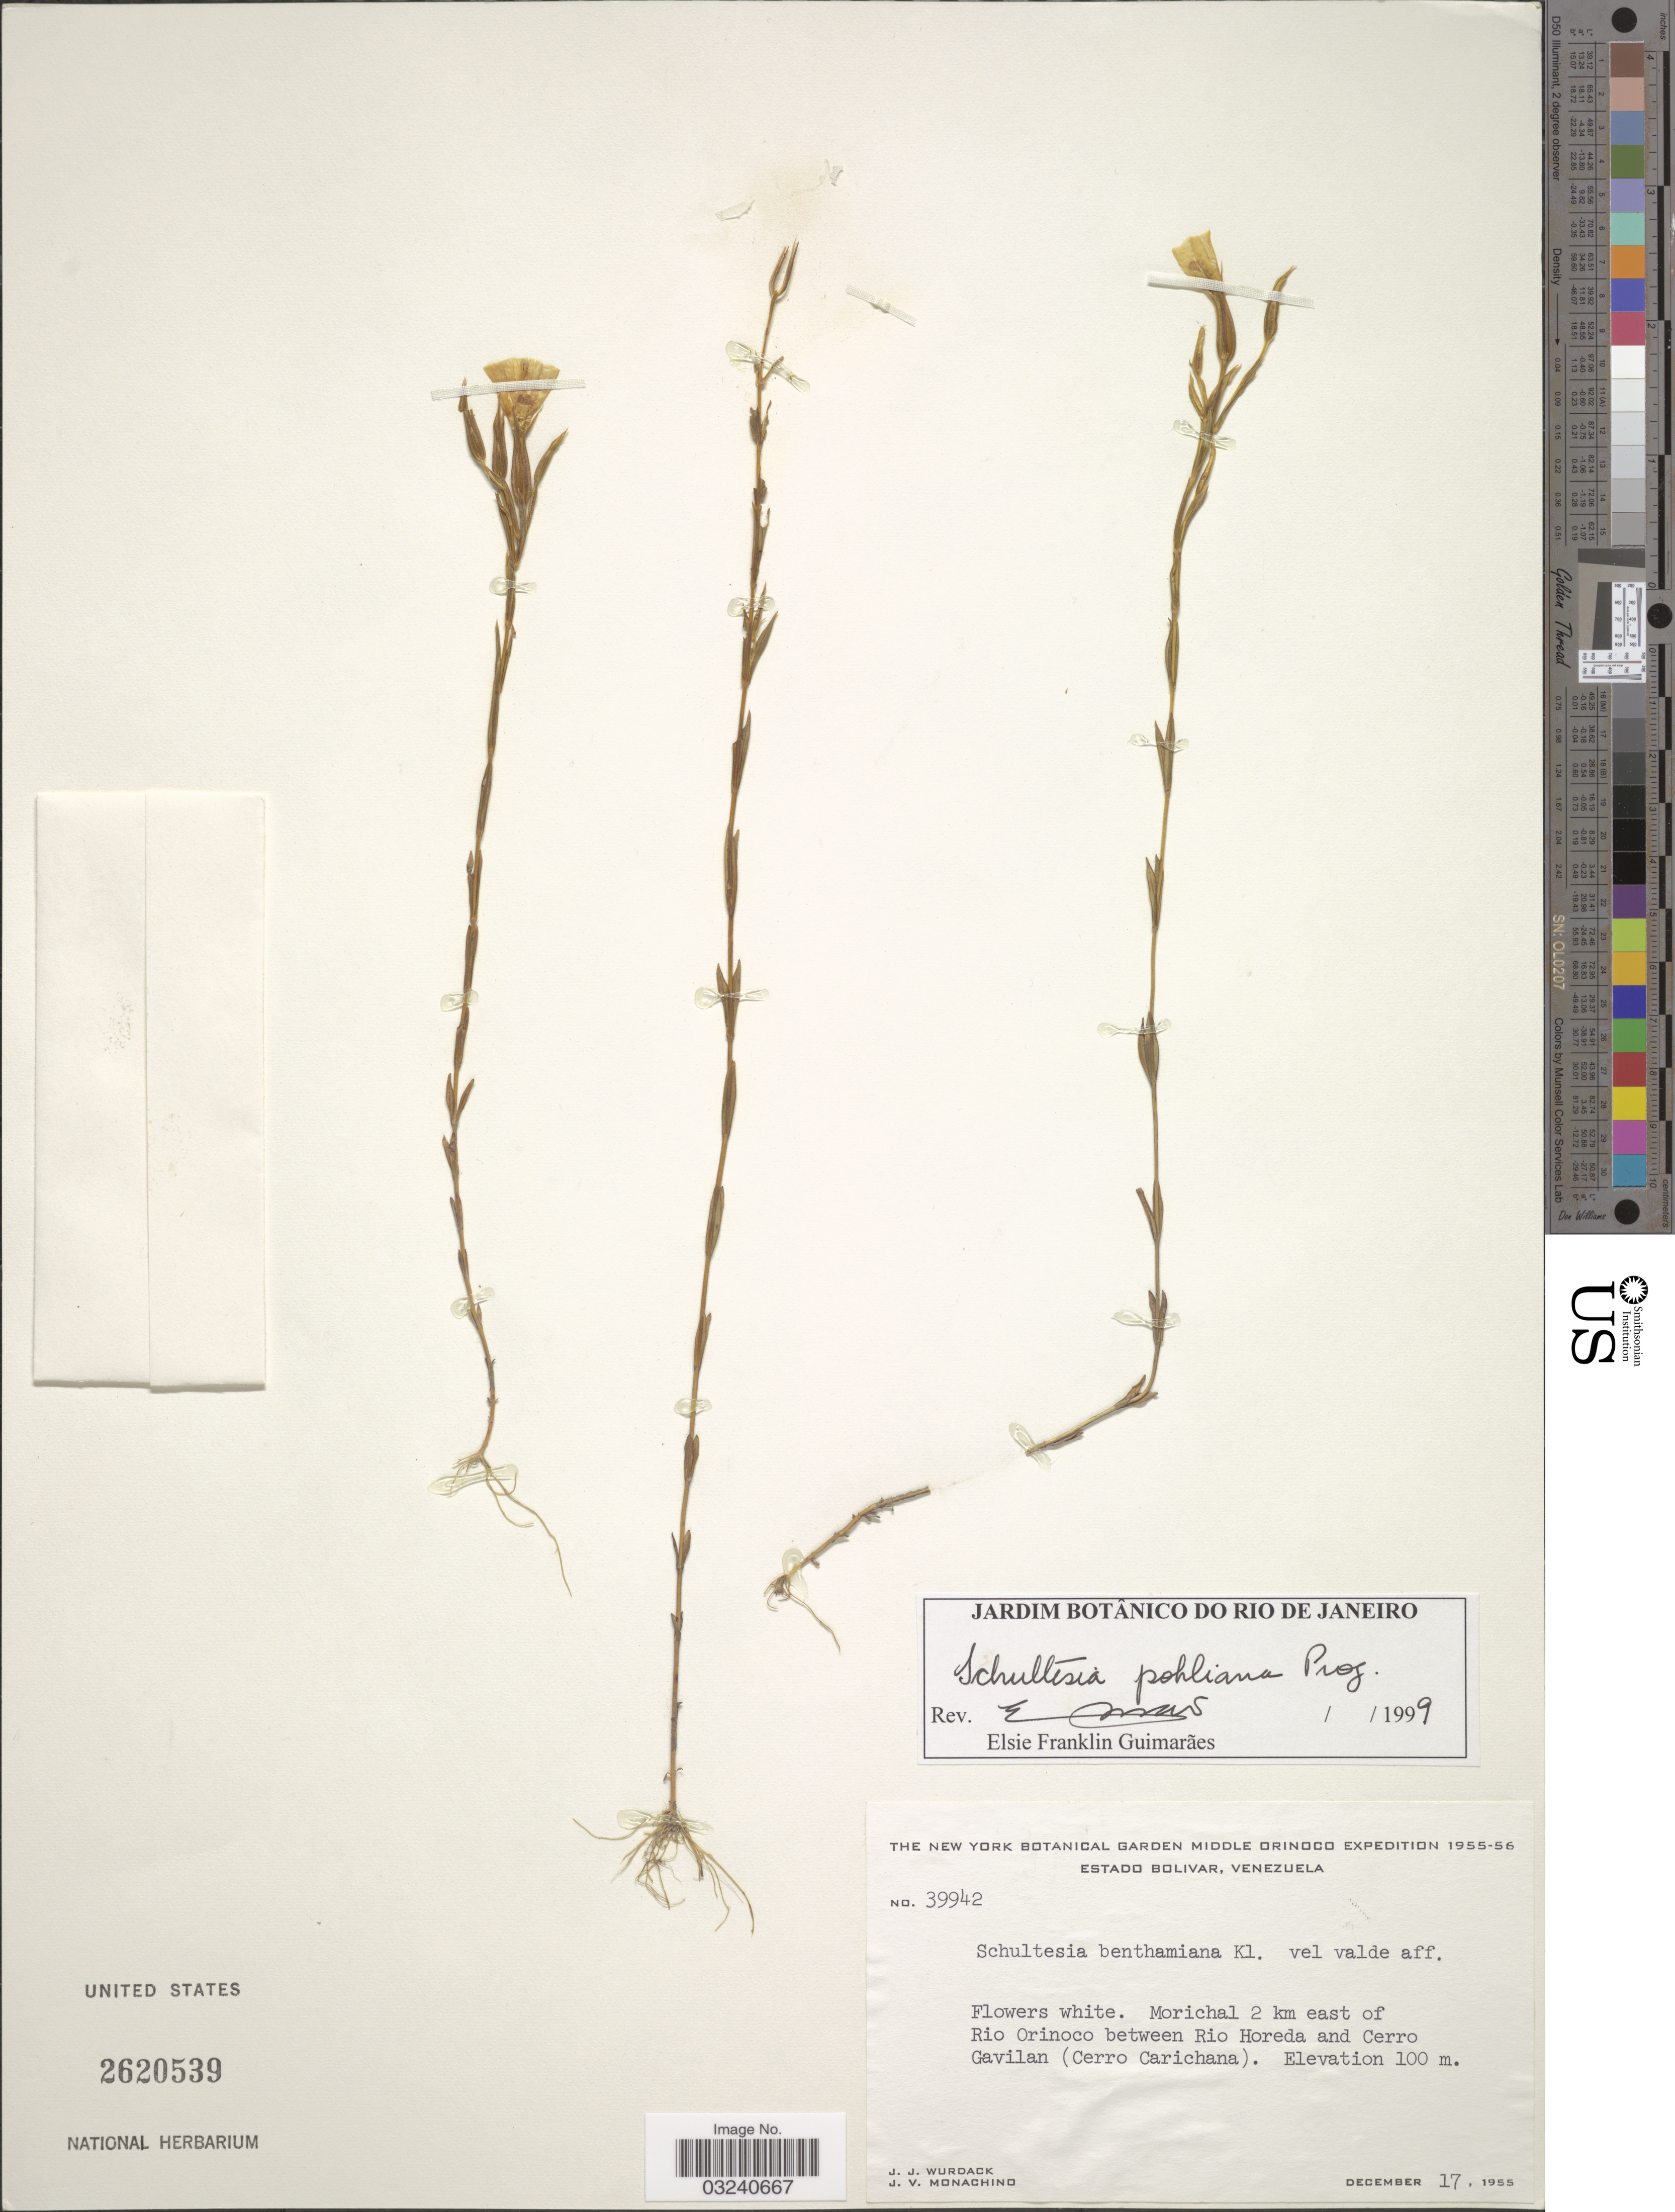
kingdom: Plantae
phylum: Tracheophyta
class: Magnoliopsida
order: Gentianales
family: Gentianaceae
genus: Schultesia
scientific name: Schultesia pohliana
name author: Progel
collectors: J. J. Wurdack & J. V. Monachino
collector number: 39942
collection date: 1955-12-17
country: Venezuela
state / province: Bolivar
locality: Morichal 2 km east of Rio Orinoco between Rio Horeda and Cerro Gavilan (Cerro Carichana).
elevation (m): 100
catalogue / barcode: US 2620539